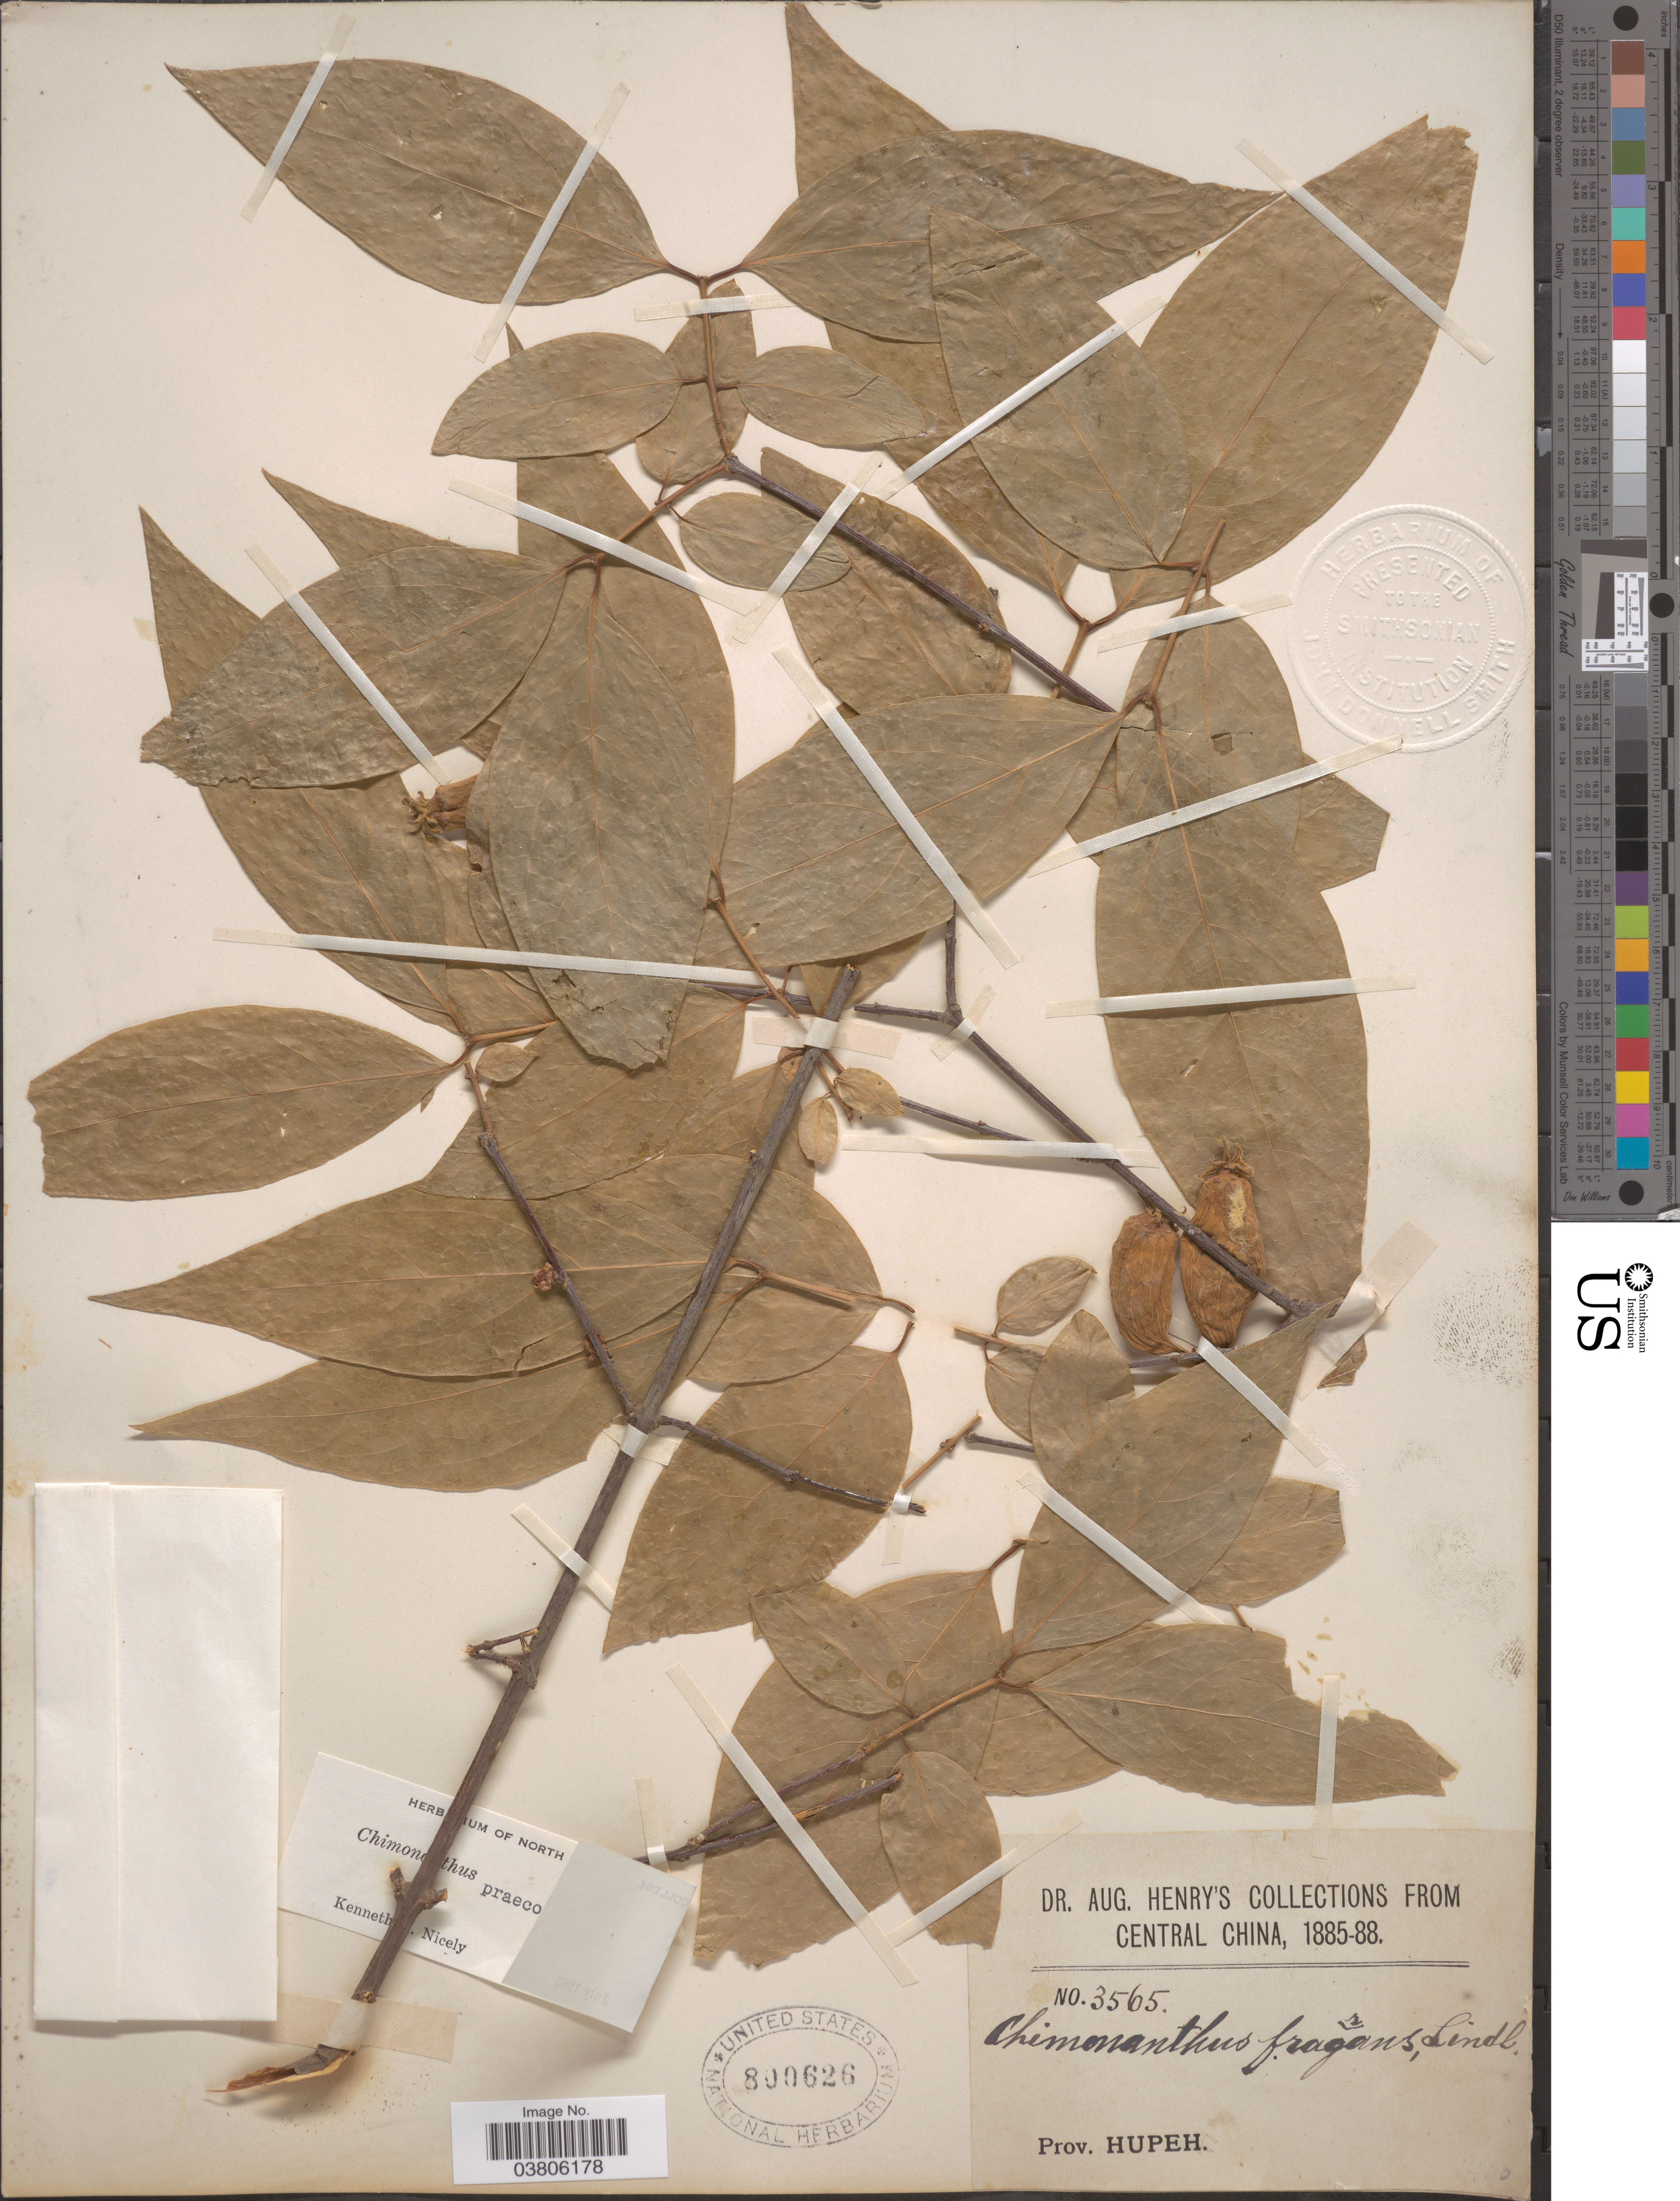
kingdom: Plantae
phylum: Tracheophyta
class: Magnoliopsida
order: Laurales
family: Calycanthaceae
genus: Chimonanthus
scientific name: Chimonanthus praecox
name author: (L.) Link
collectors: A. Henry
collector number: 3565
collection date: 1885/1888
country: China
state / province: Hubei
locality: Central China. Prov. Hupeh.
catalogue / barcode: US 800626